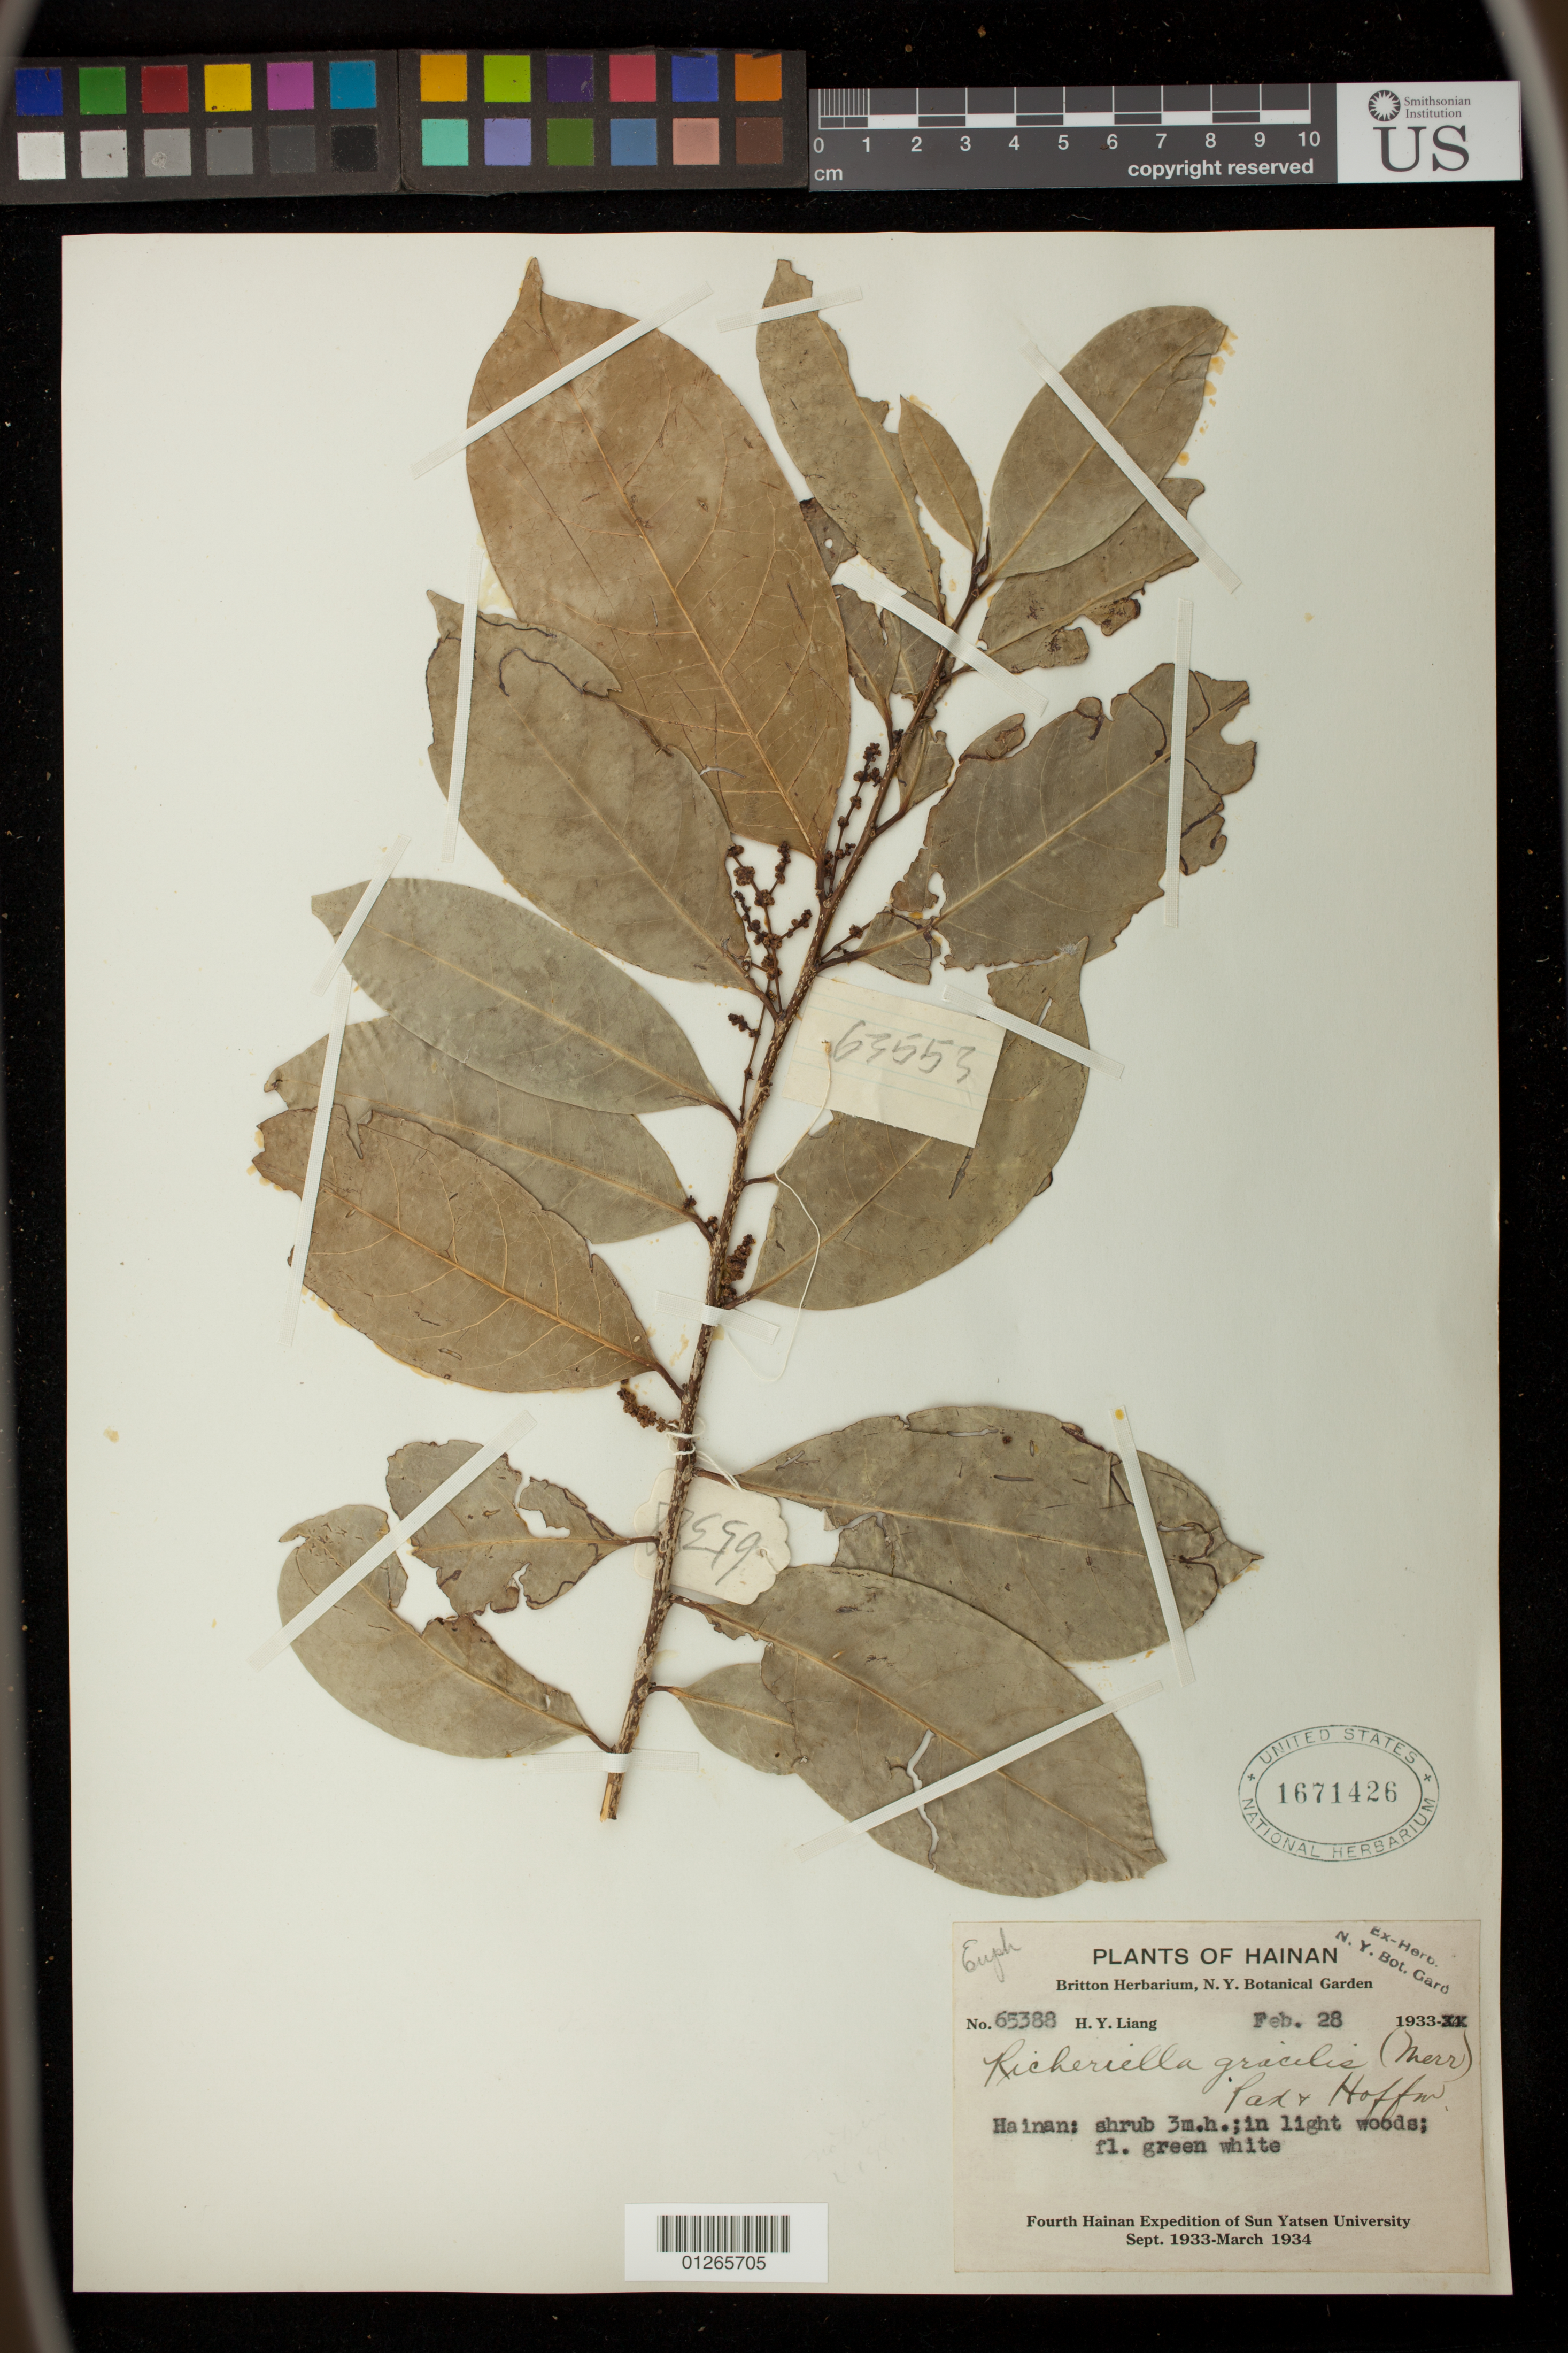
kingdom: Plantae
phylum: Tracheophyta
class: Magnoliopsida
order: Malpighiales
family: Phyllanthaceae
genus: Richeriella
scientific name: Richeriella gracilis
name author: (Merr.) Pax & K. Hoffm.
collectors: H. Y. Liang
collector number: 65388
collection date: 1933-02-28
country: China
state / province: Hainan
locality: Yaichow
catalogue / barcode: US 1671426